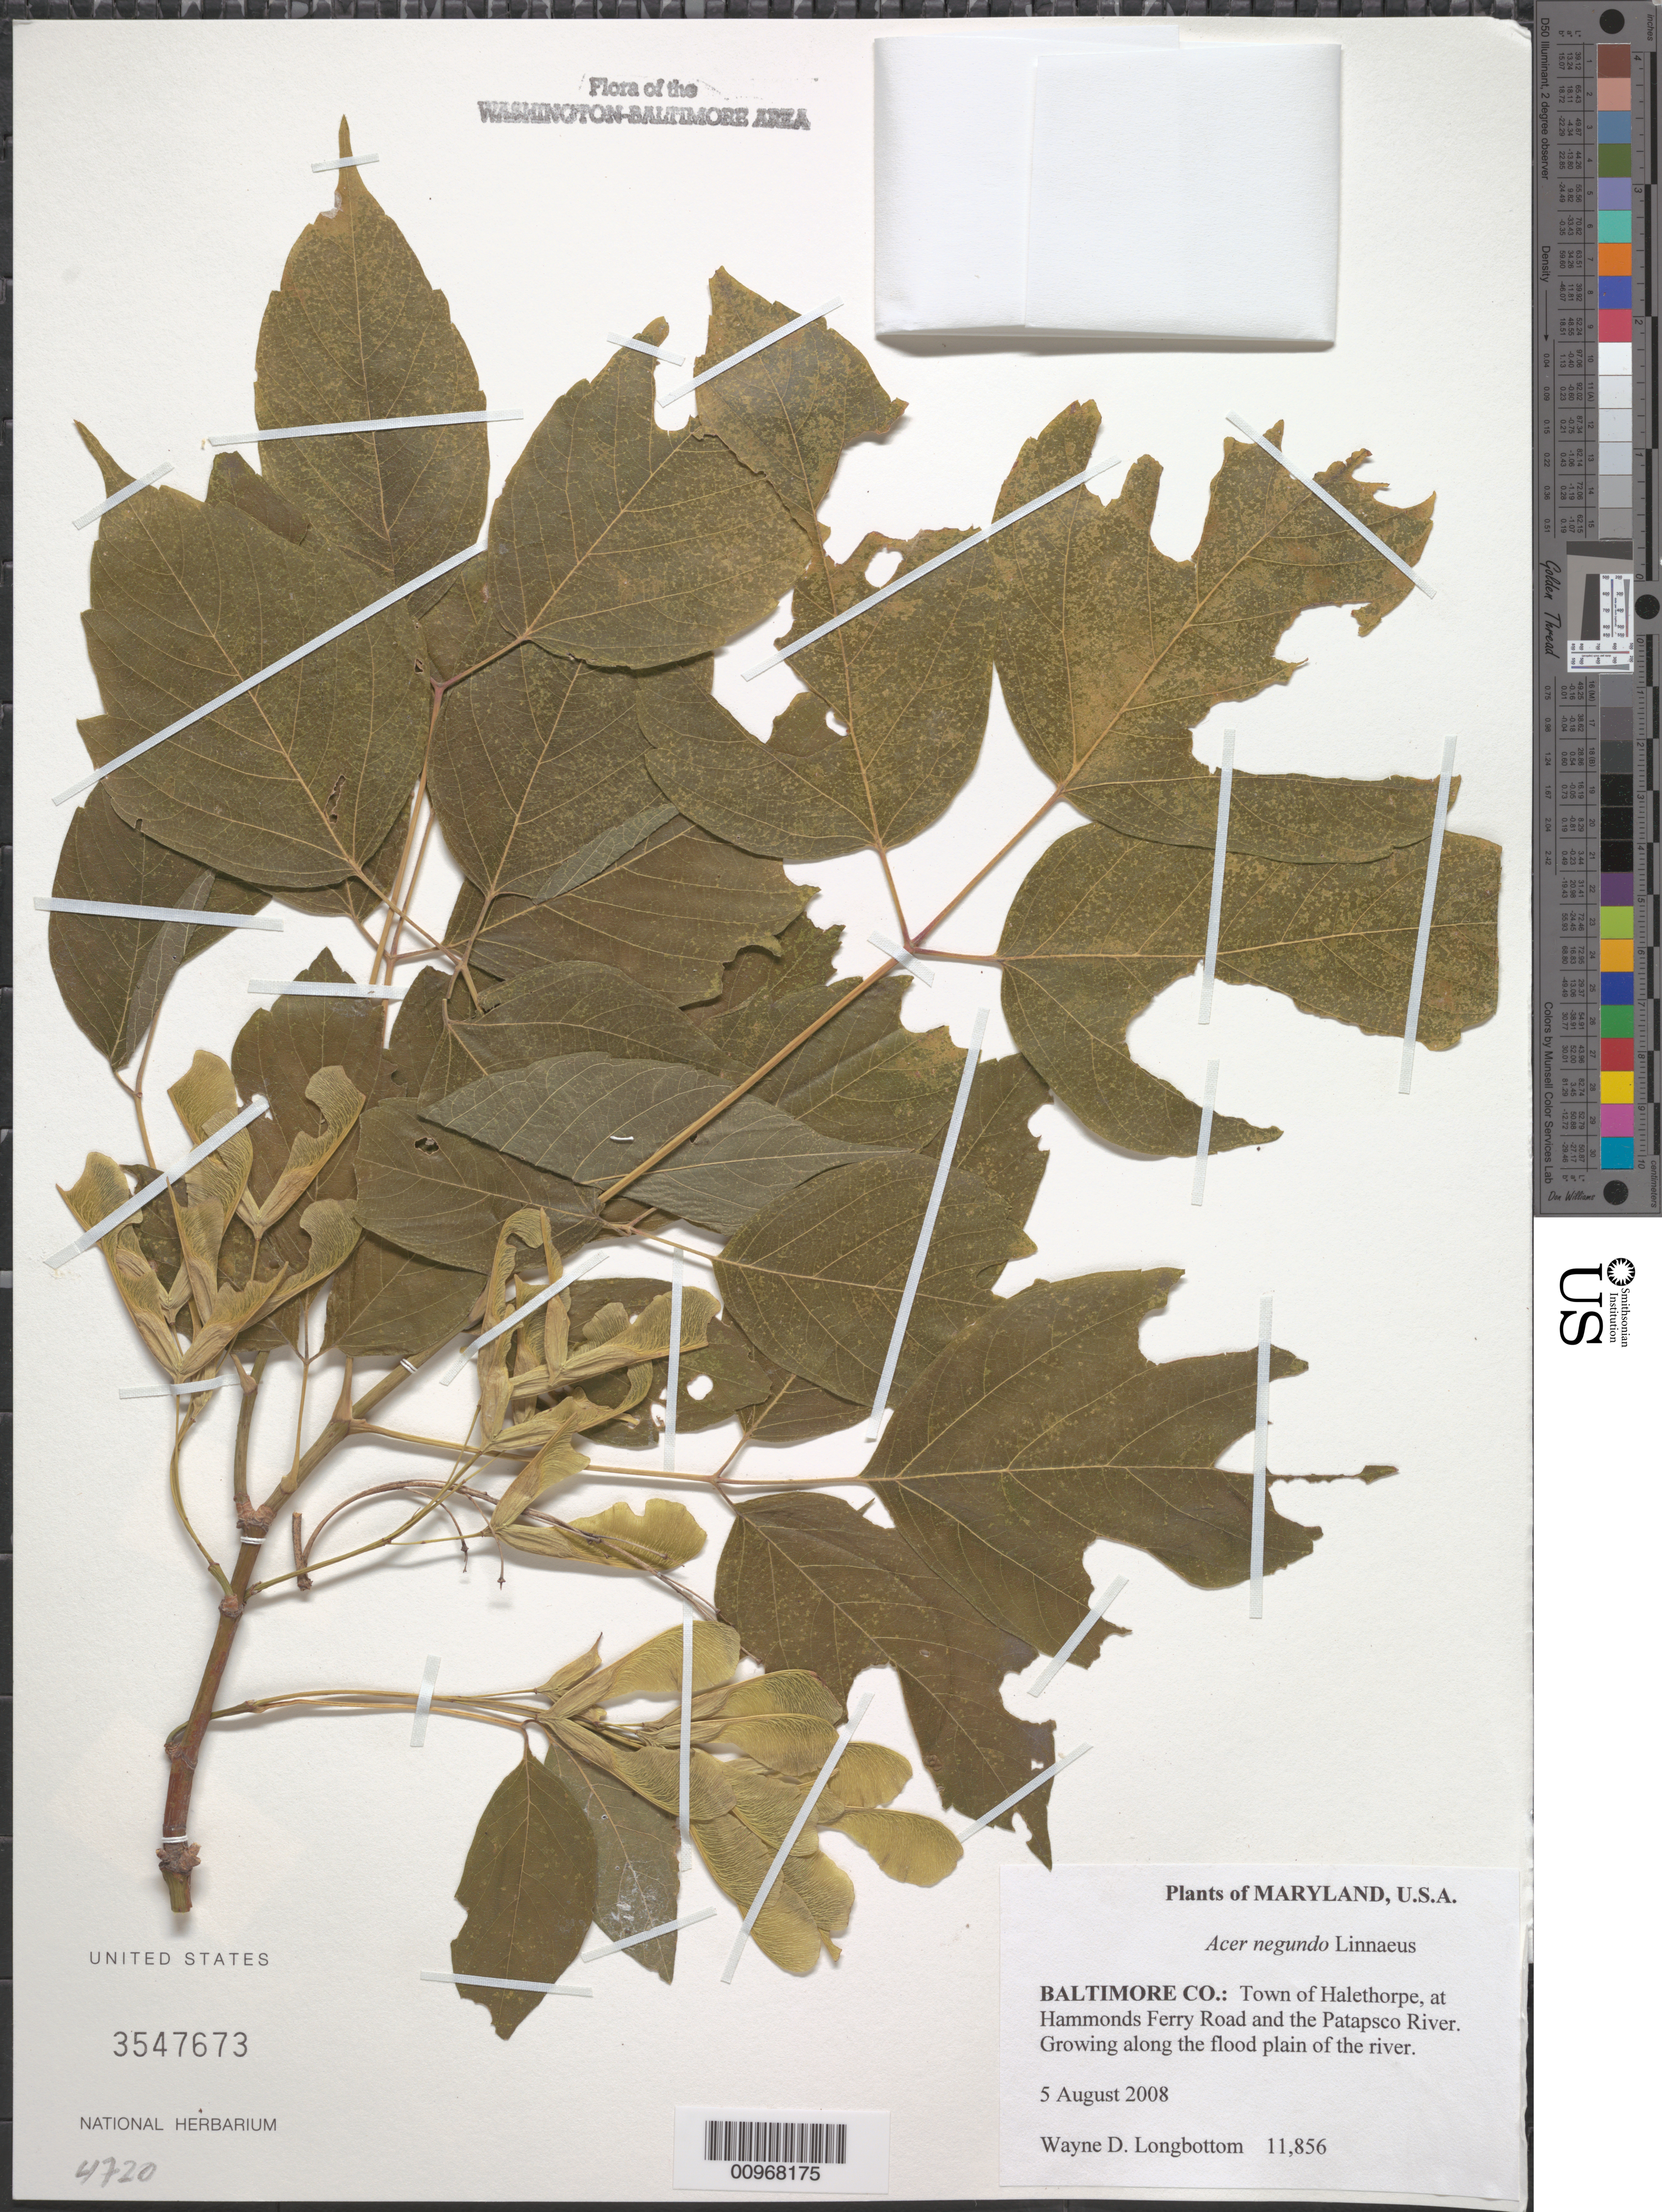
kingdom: Plantae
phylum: Tracheophyta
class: Magnoliopsida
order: Sapindales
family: Sapindaceae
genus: Acer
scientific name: Acer negundo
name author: L.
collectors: W. D. Longbottom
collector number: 11856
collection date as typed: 5 August 2008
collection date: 2008-08-05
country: United States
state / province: Maryland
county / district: Baltimore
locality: Town of Halethorpe, at Hammonds Ferry road and the Patapsco River.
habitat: Growing along the flood plain of the river.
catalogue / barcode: US 3547673